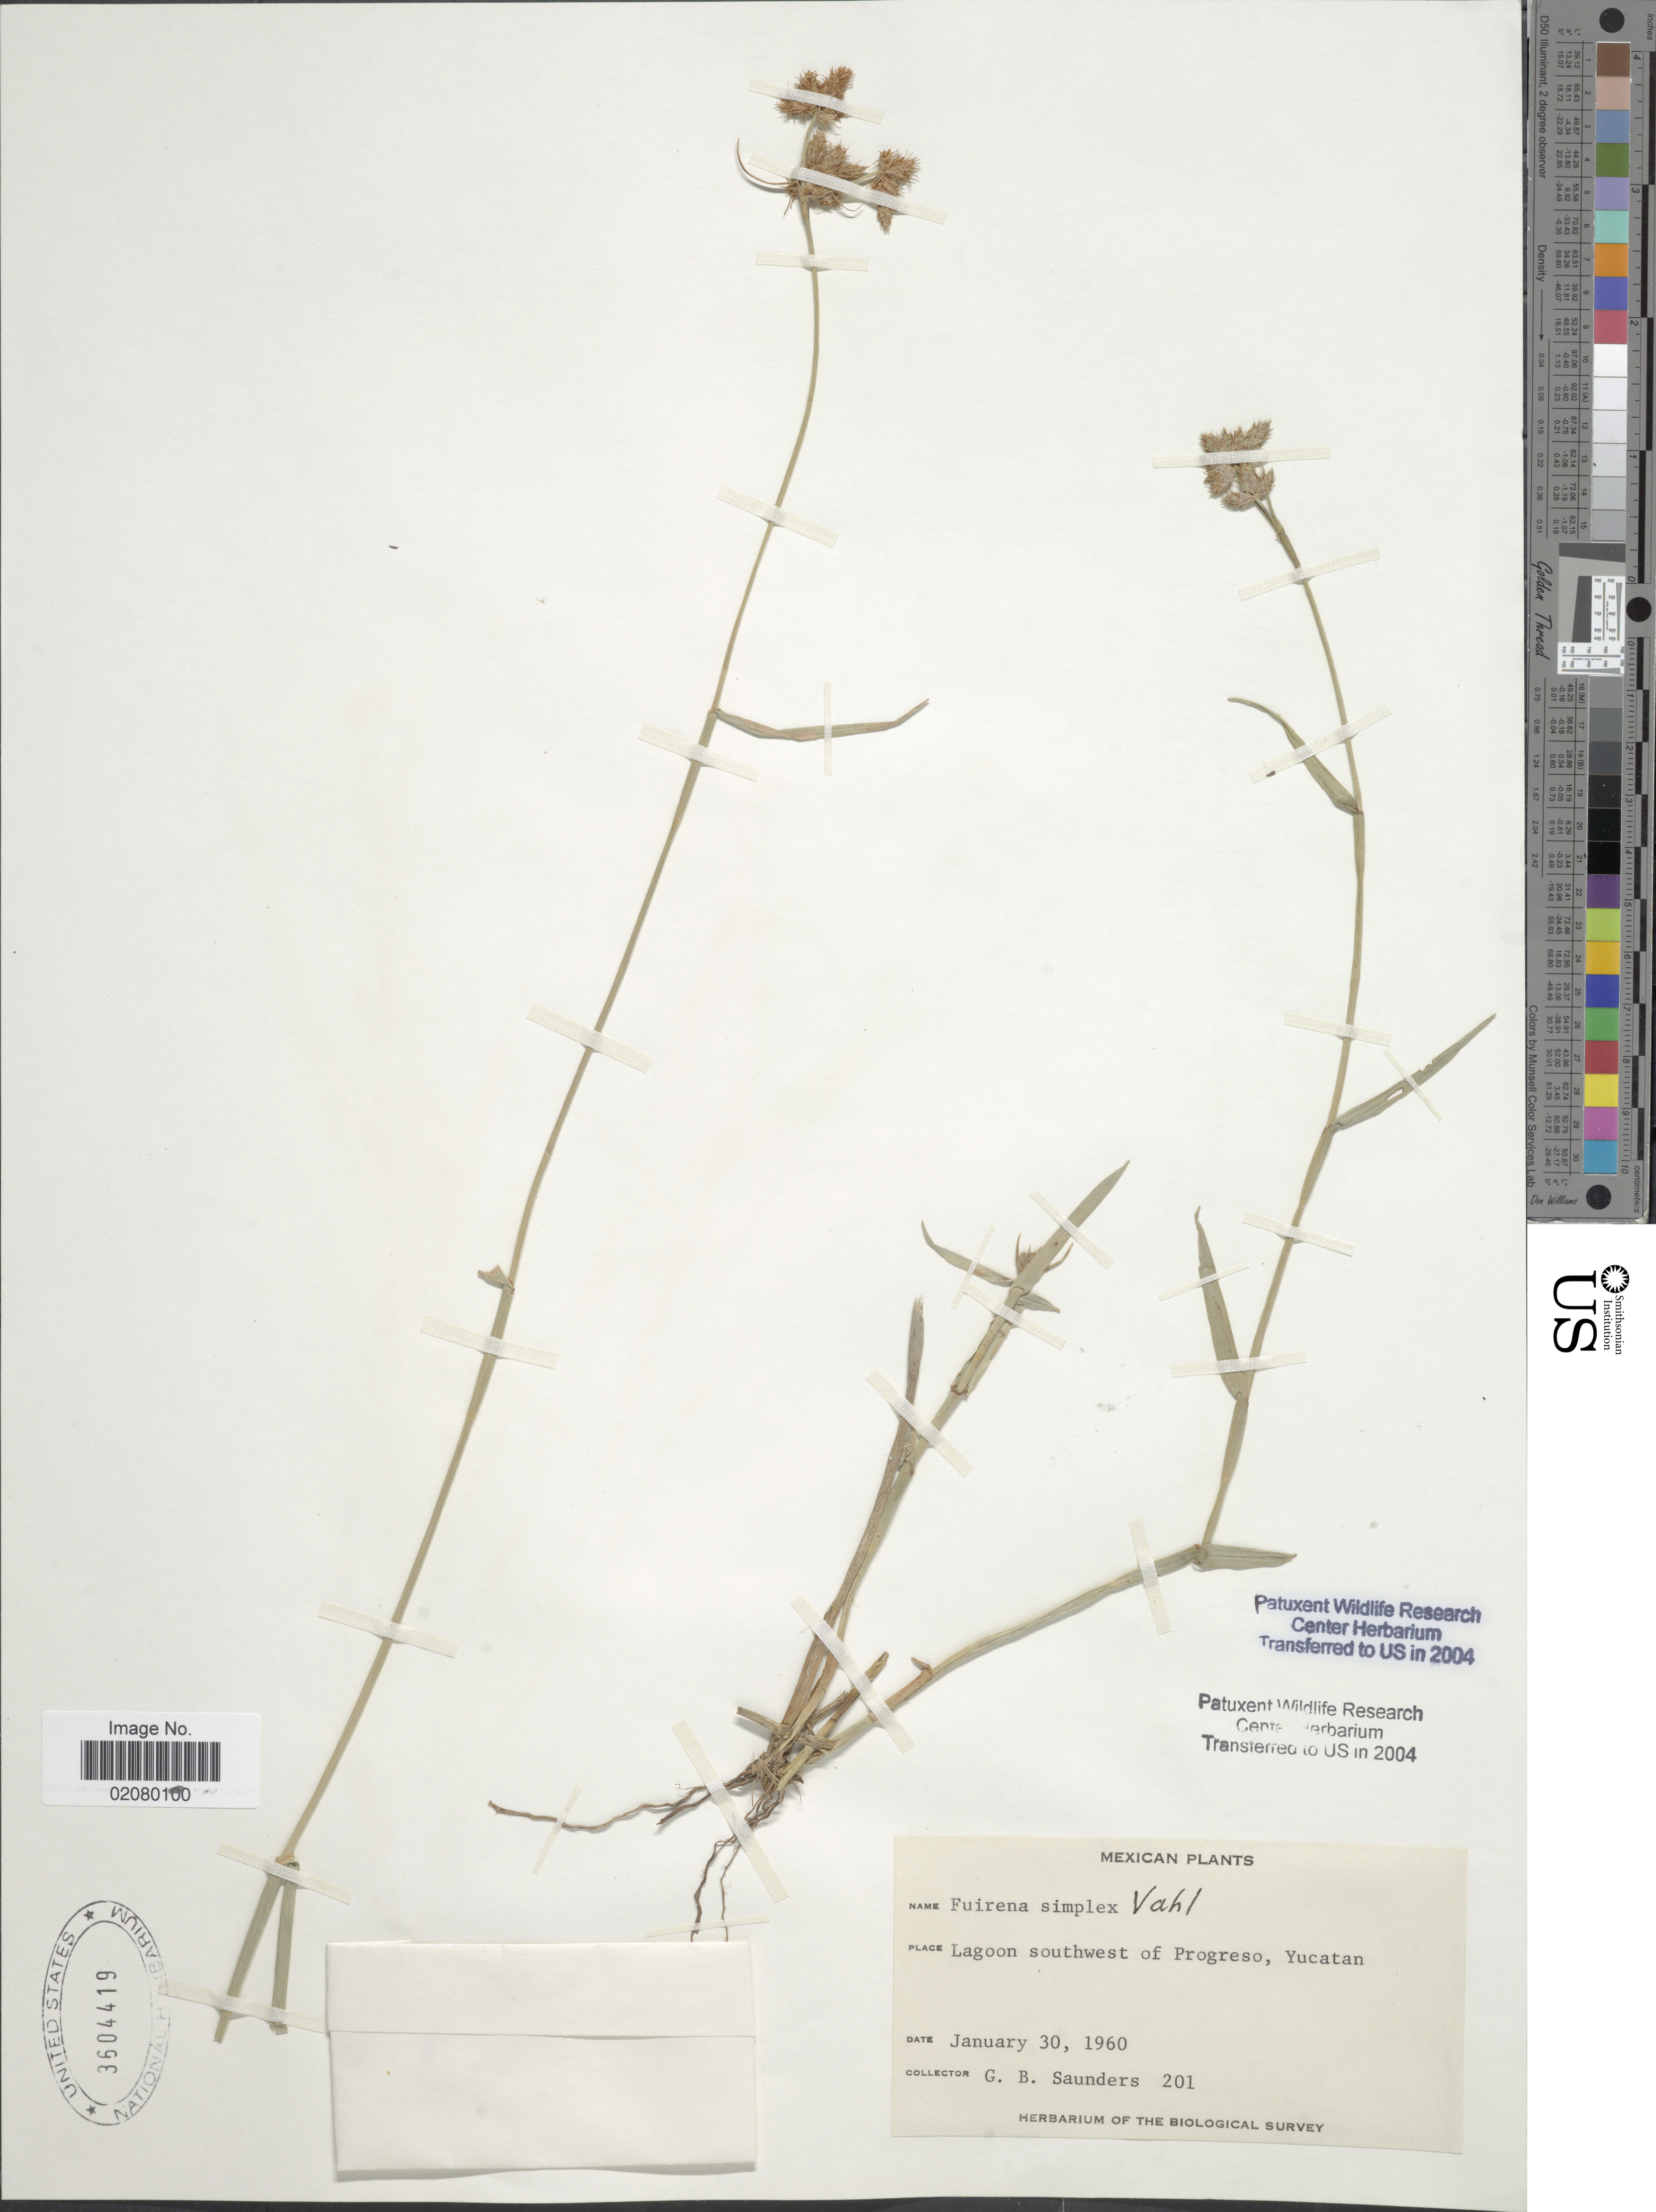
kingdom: Plantae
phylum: Tracheophyta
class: Liliopsida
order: Poales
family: Cyperaceae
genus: Fuirena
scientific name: Fuirena simplex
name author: Vahl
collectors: G. B. Saunders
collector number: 201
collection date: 1960-01-30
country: Mexico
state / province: Yucatán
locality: Lagoon southwest of Progreso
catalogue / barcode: US 3604419